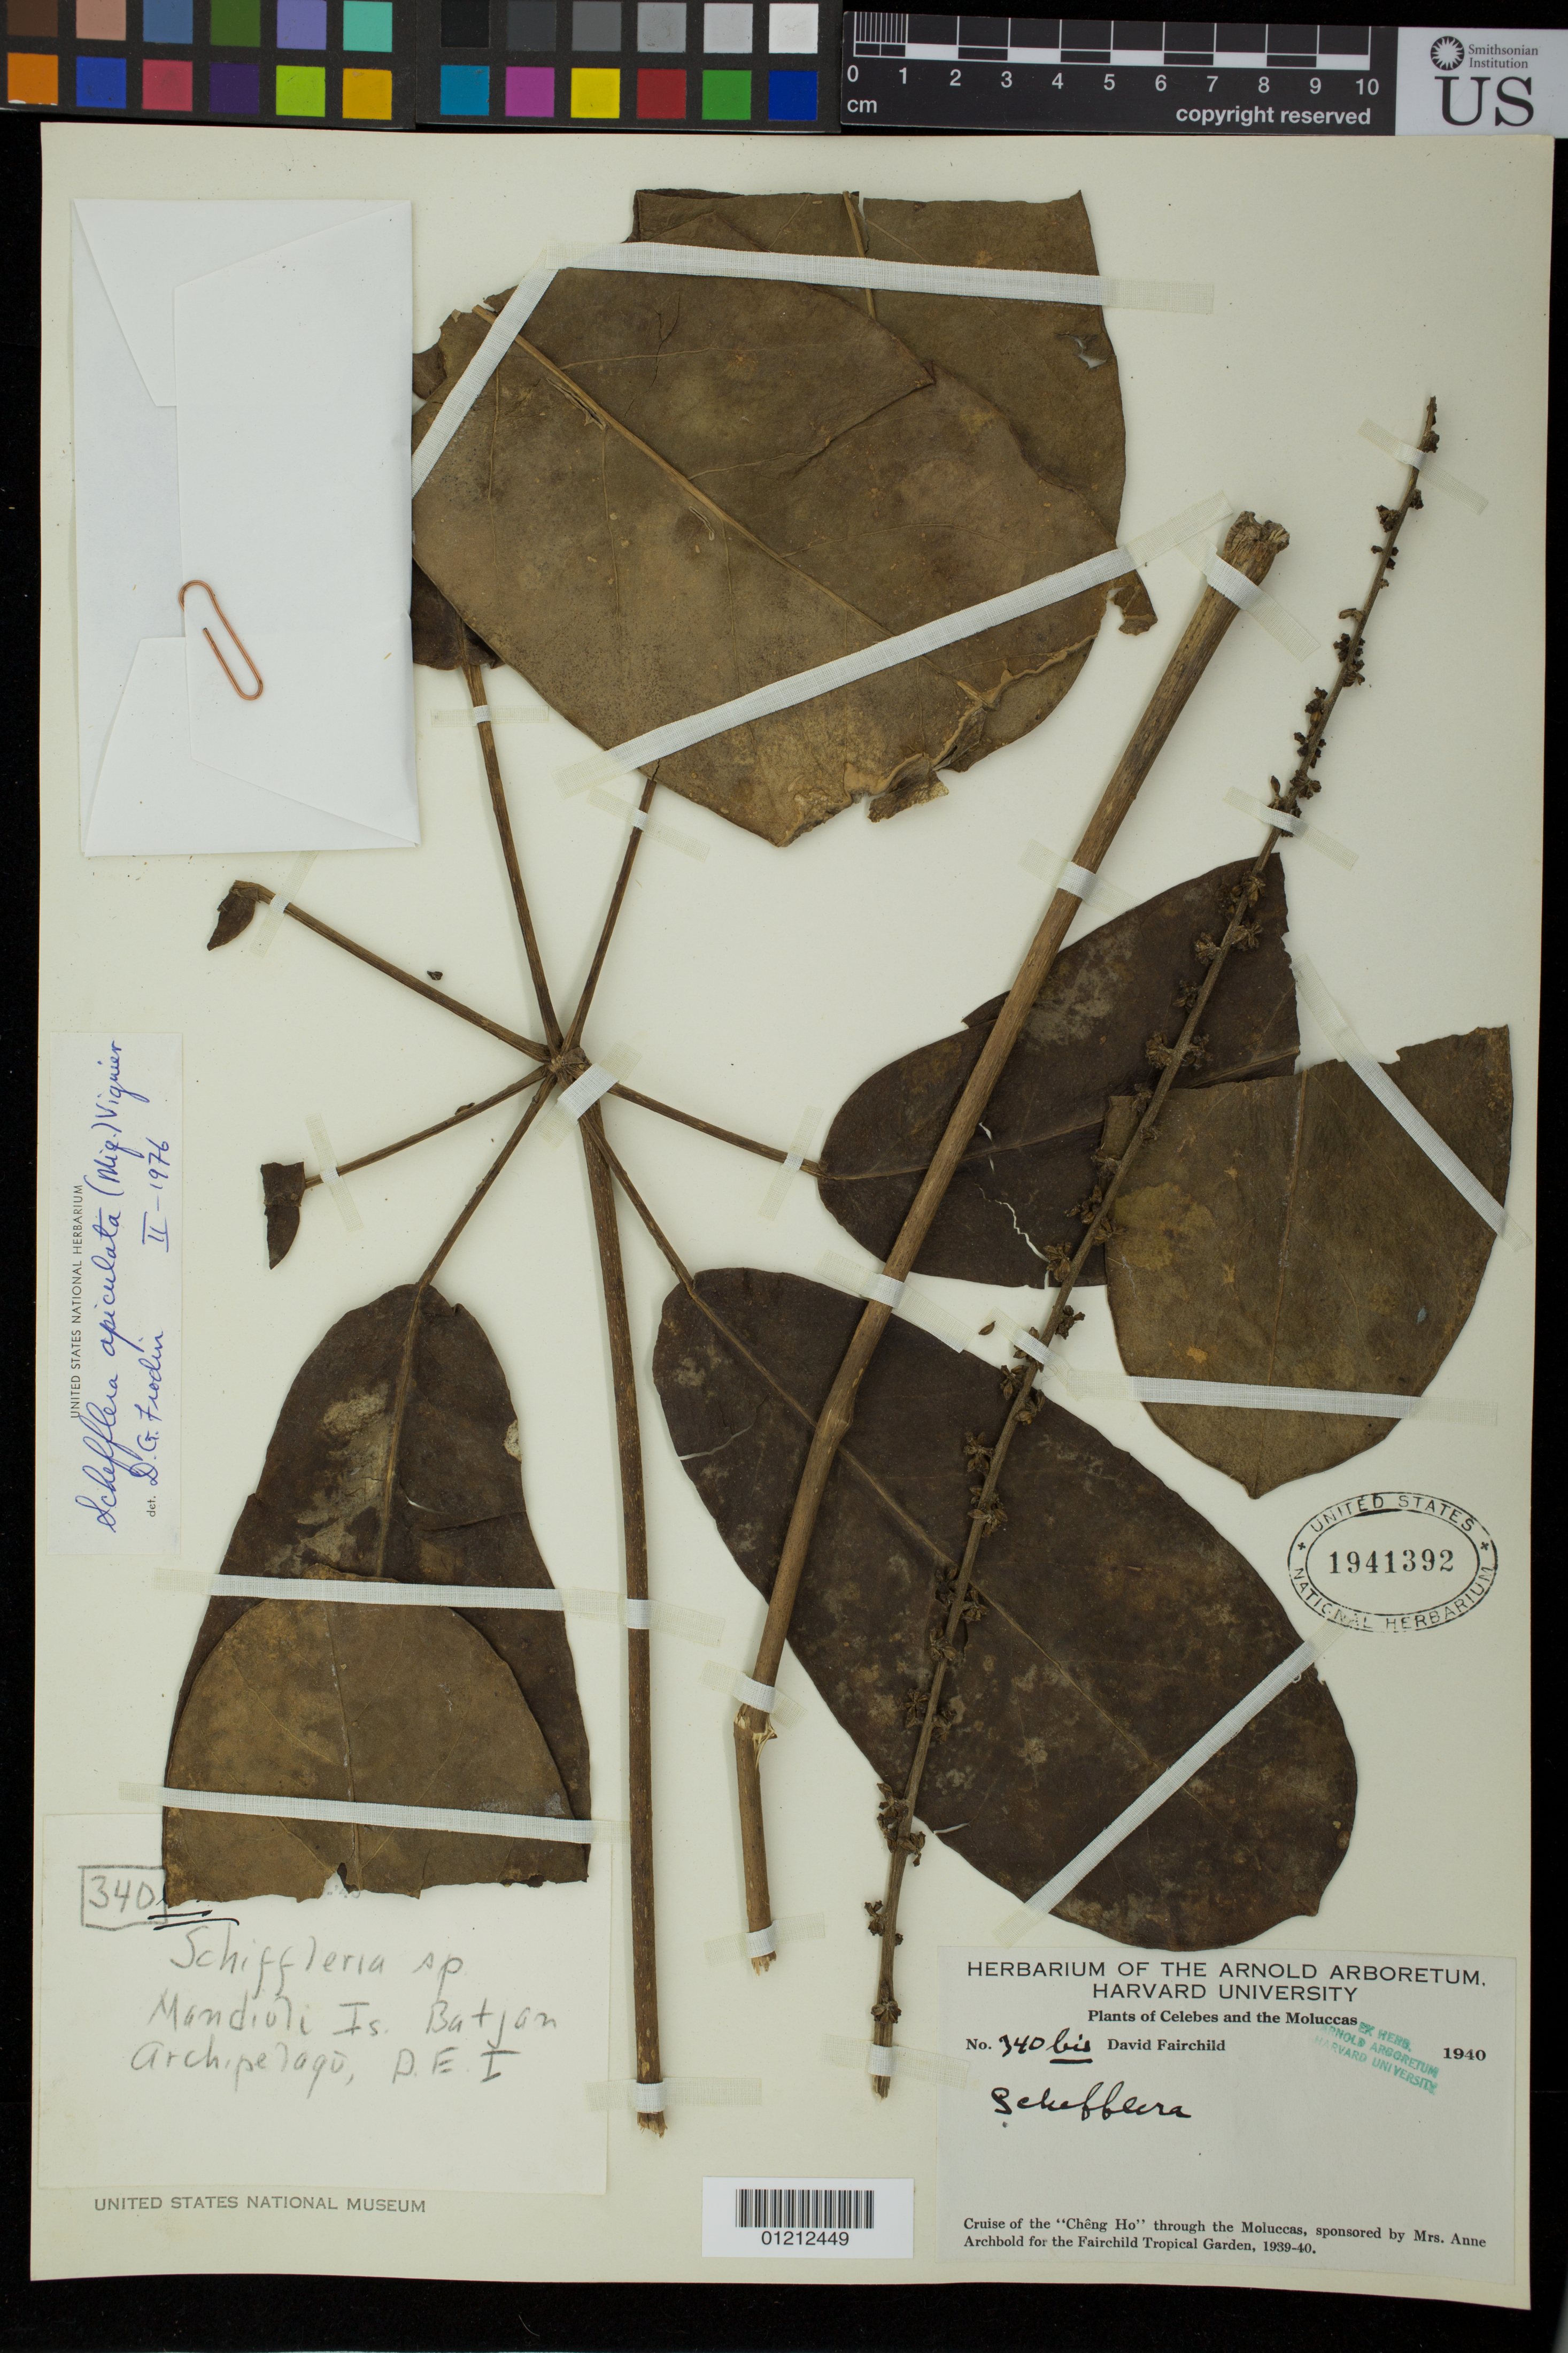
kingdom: Plantae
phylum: Tracheophyta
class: Magnoliopsida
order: Apiales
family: Araliaceae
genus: Heptapleurum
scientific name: Heptapleurum apiculatum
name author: (Miq.) Seem.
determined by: Wagner, W. L., (BOT), Smithsonian Institution - National Museum of Natural History (UNITED STATES)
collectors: D. Fairchild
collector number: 340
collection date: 1940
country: Indonesia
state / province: Maluku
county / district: Maluku Utara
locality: Mandioli Island, Batjan archipelago.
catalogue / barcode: US 1941392